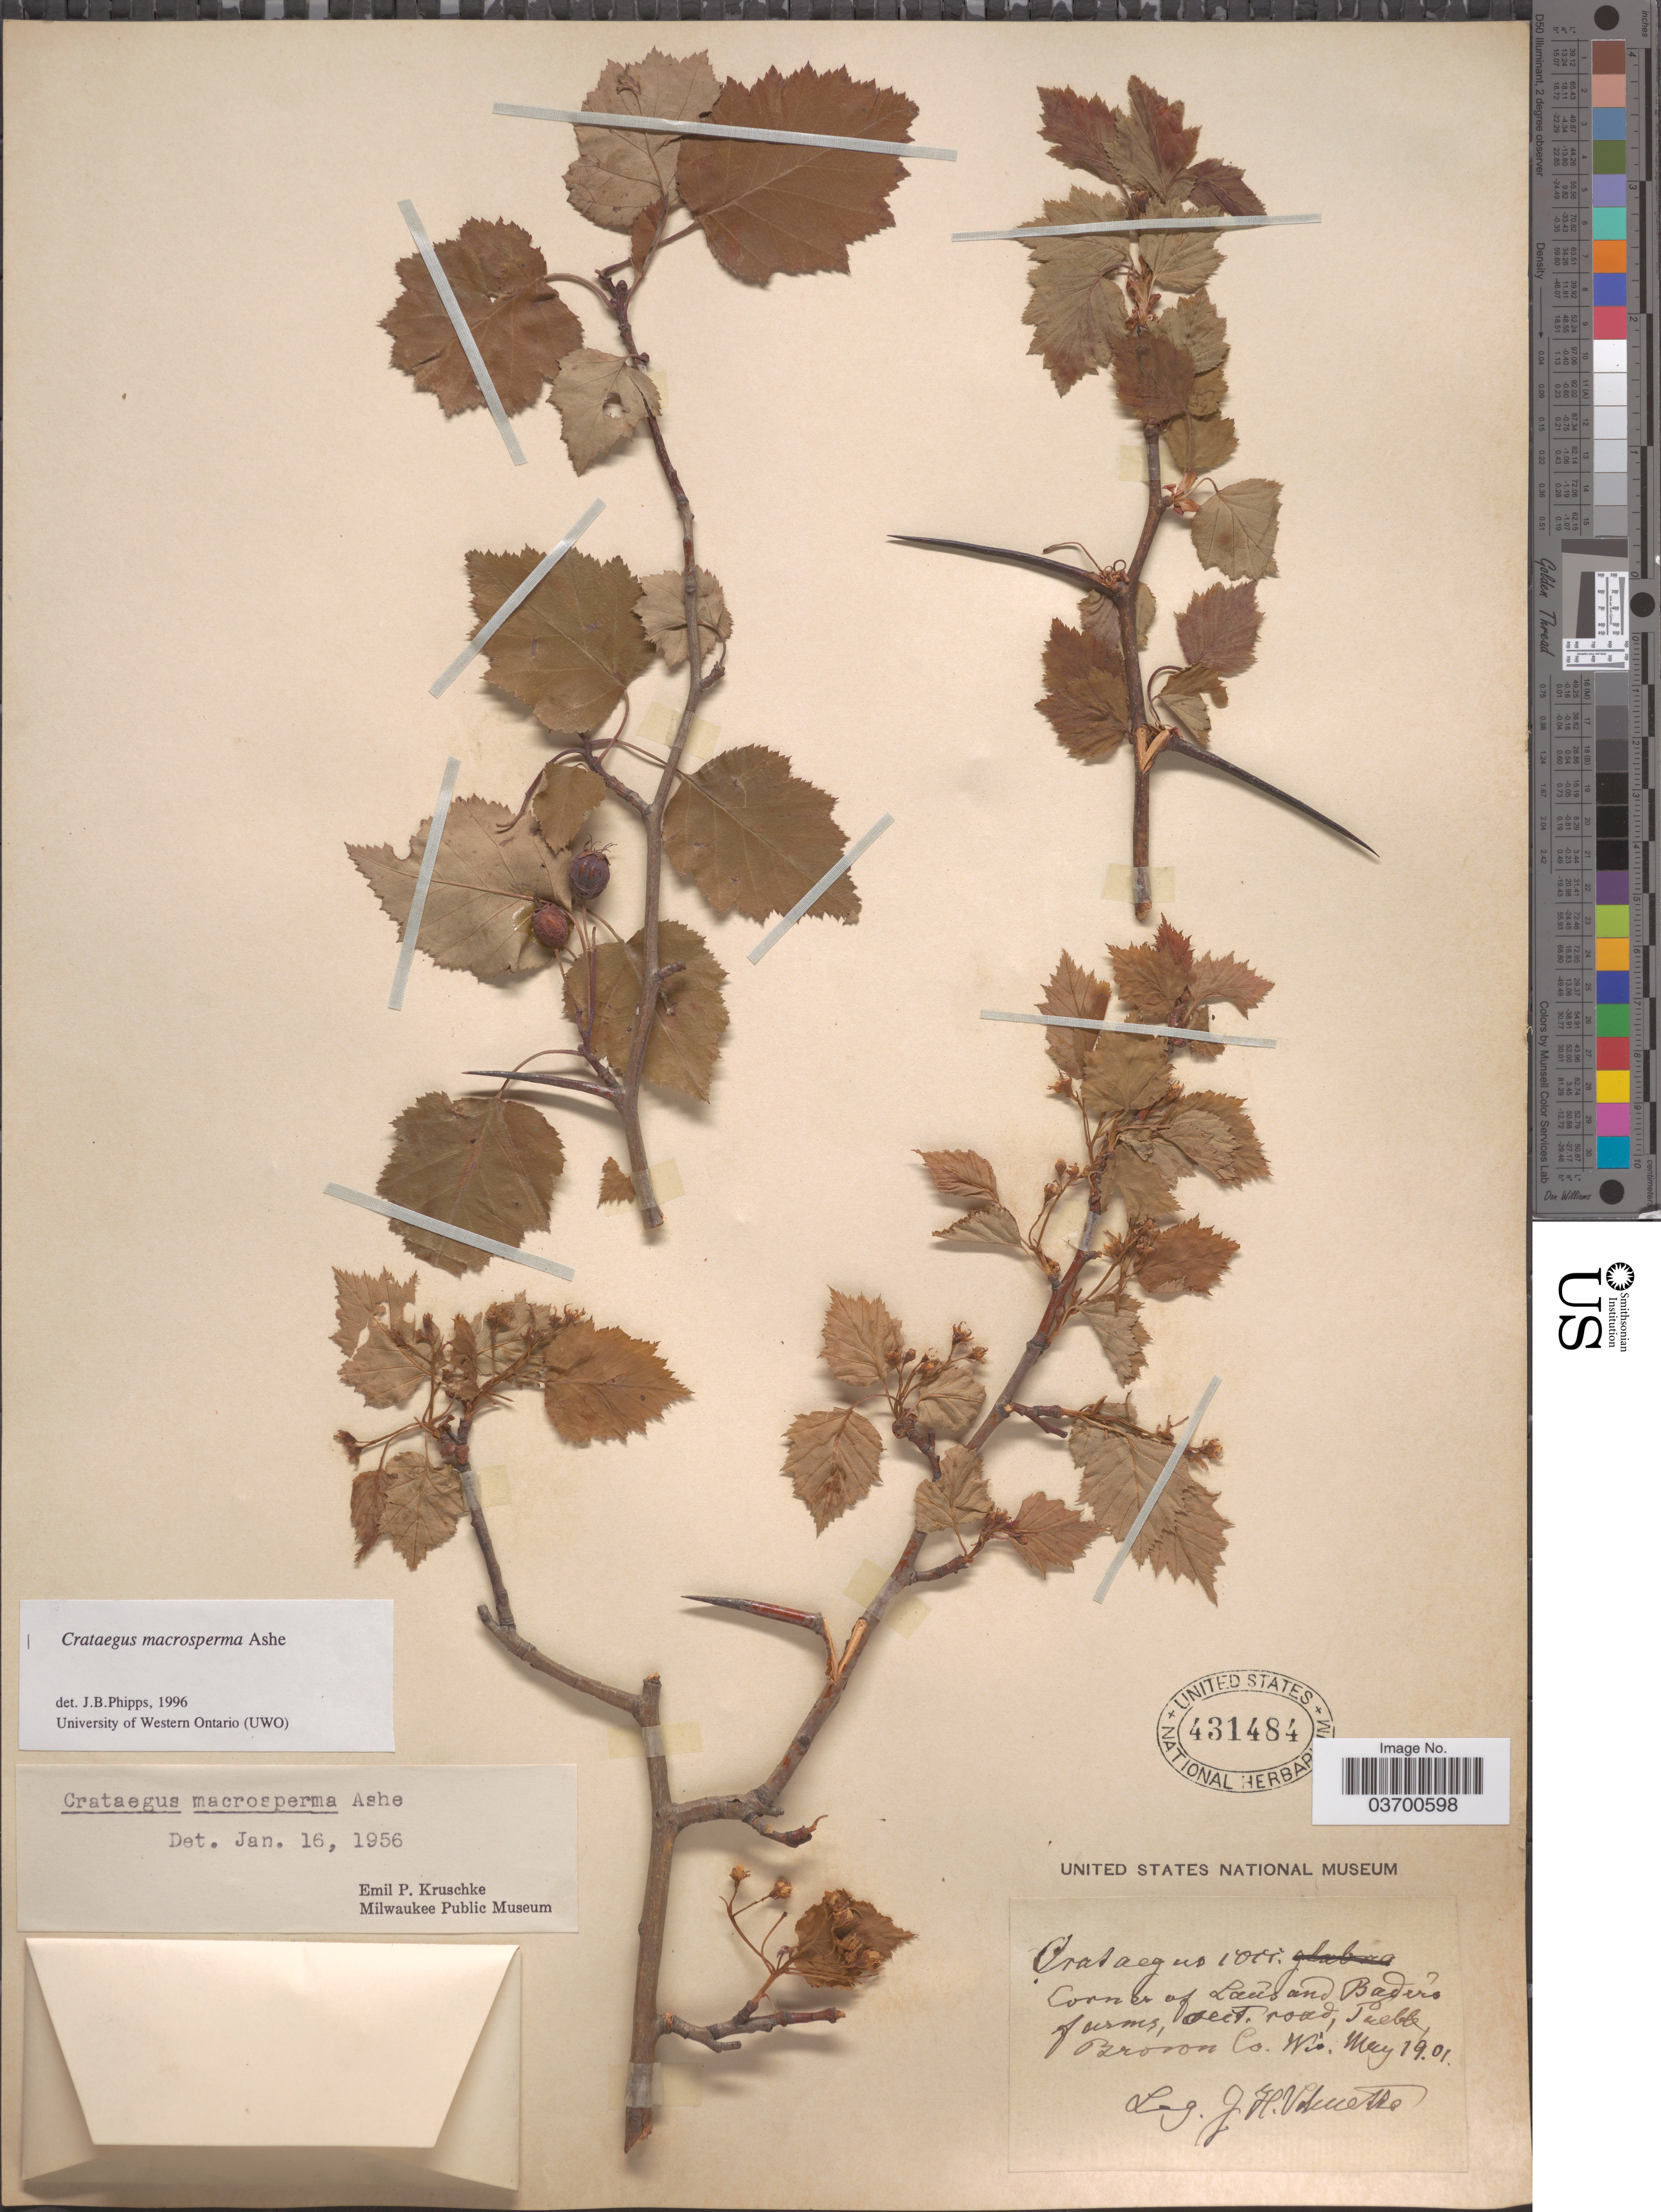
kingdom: Plantae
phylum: Tracheophyta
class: Magnoliopsida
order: Rosales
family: Rosaceae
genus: Crataegus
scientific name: Crataegus macrosperma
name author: Ashe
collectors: J. H. Schuette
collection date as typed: Transcribed d/m/y: 19/5/1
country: United States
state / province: Wisconsin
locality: Brown Co.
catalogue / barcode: US 431484